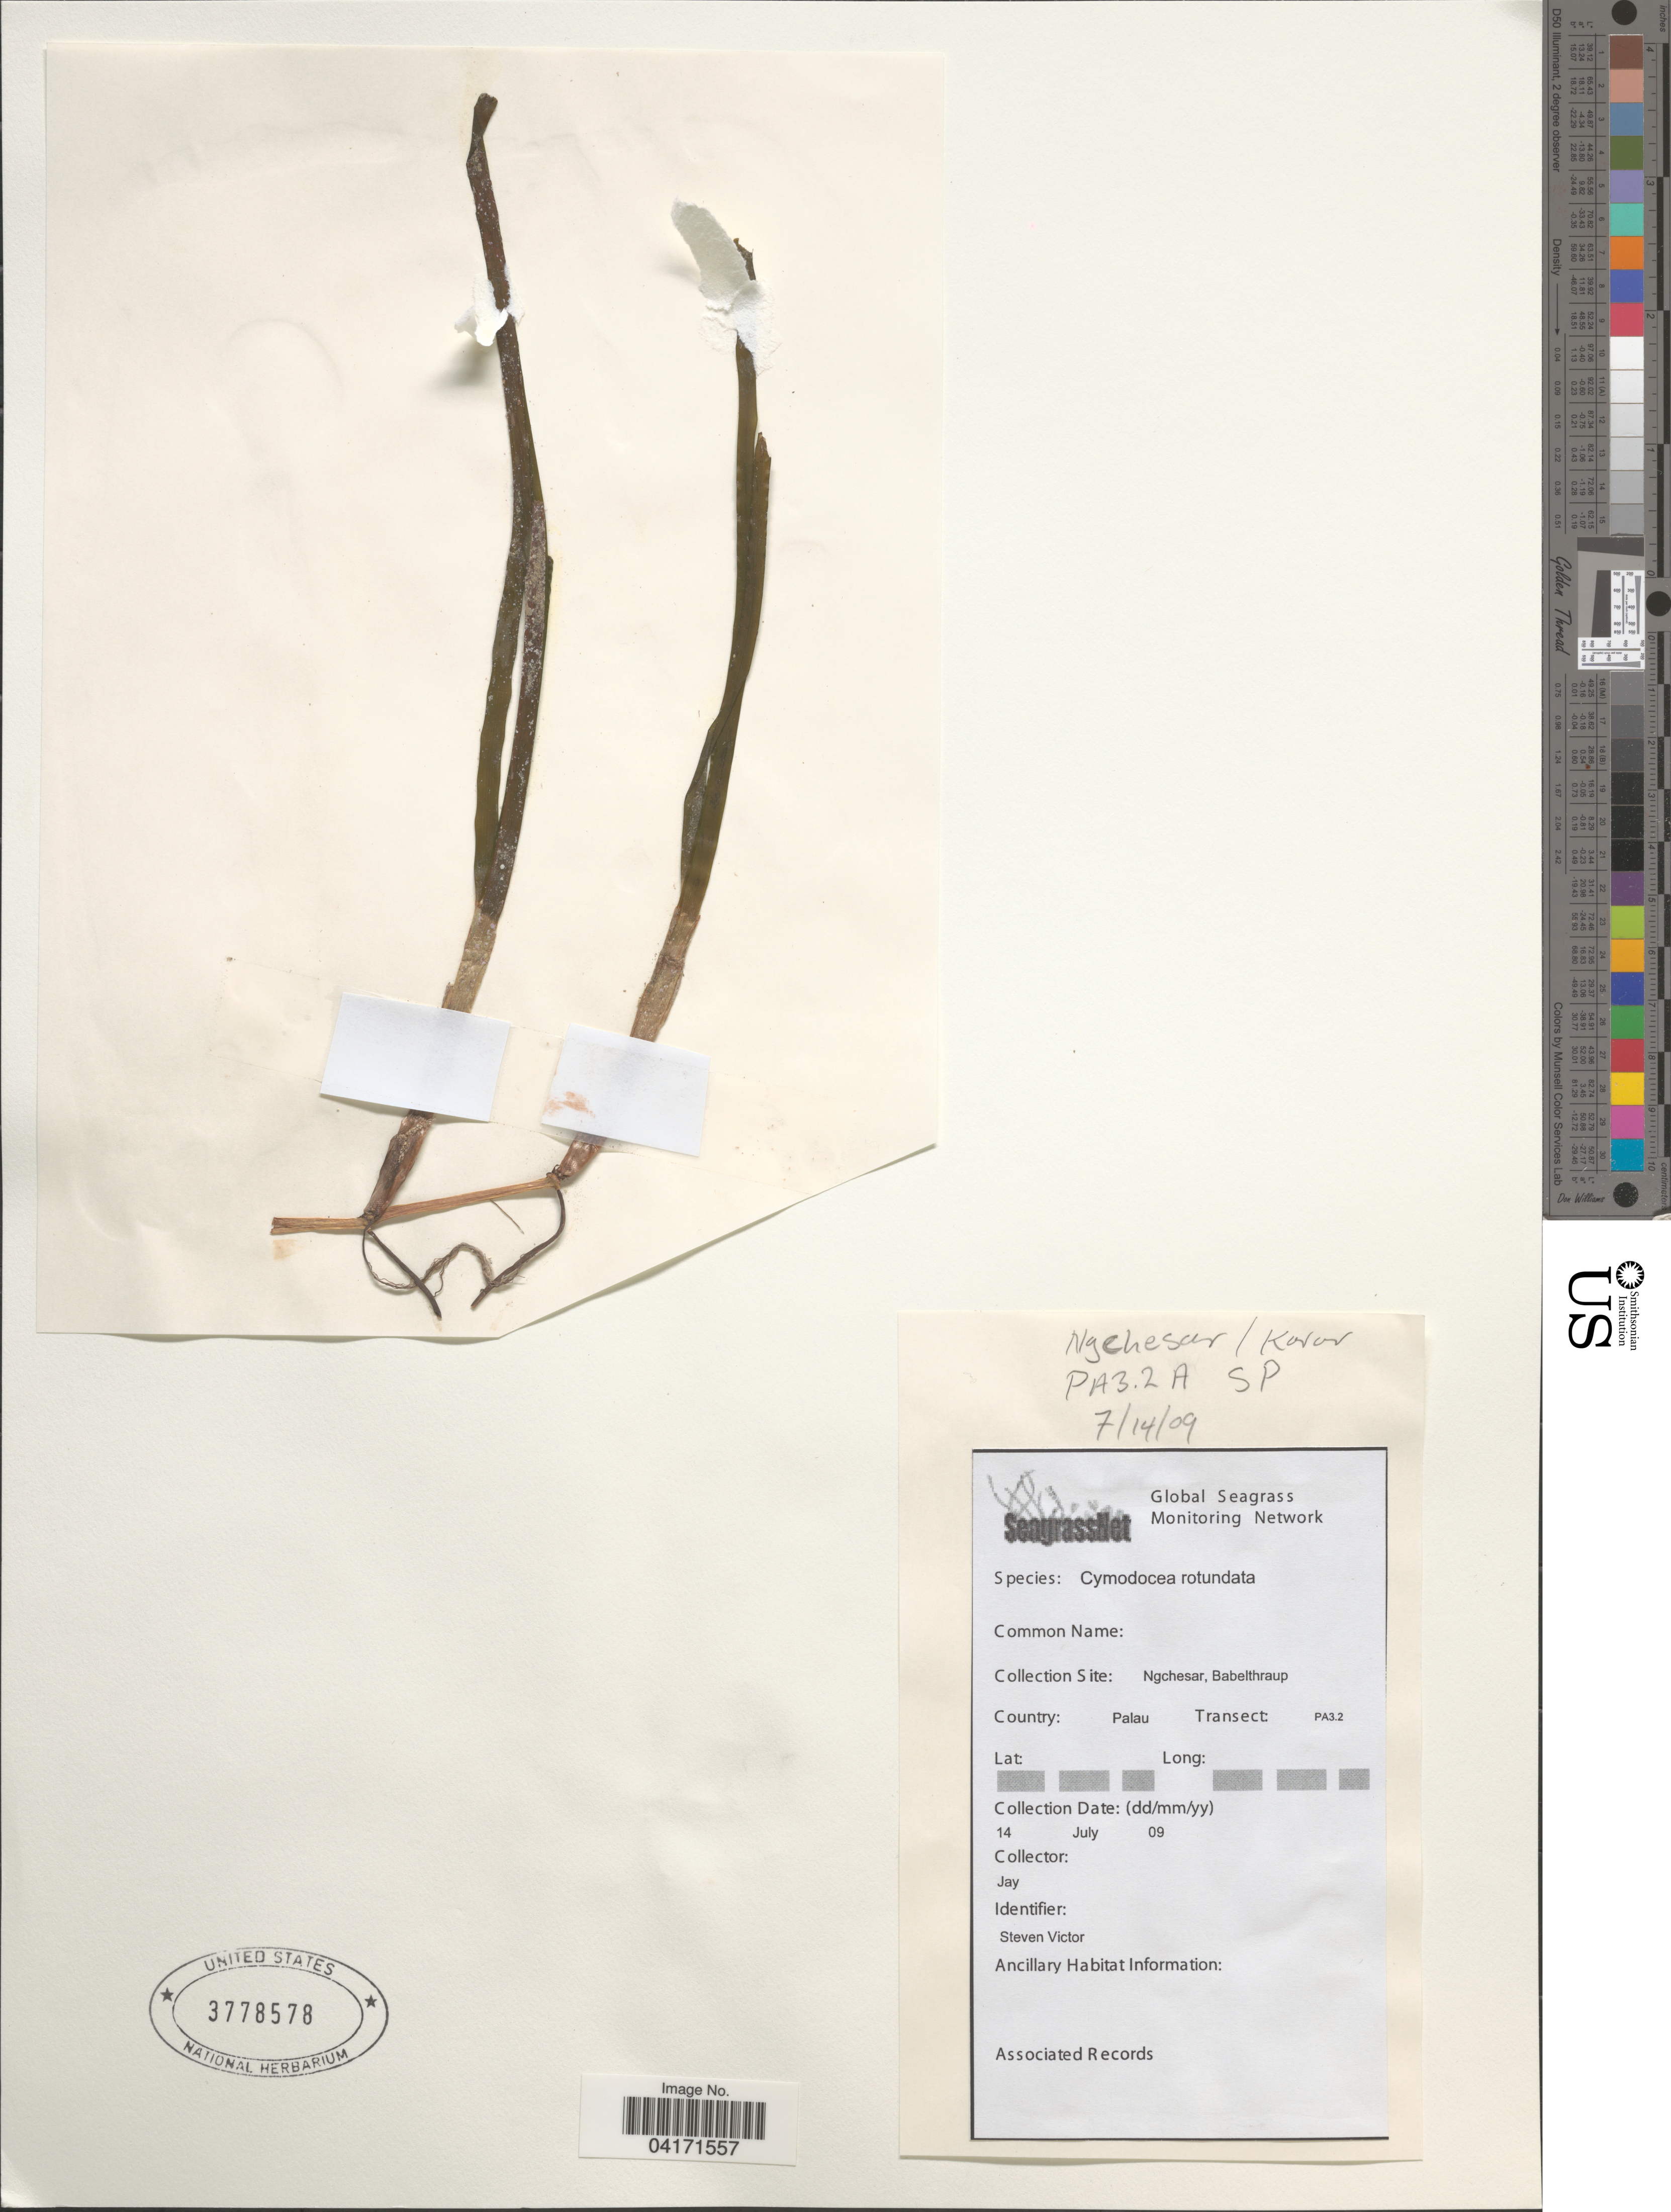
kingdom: Plantae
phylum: Tracheophyta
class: Liliopsida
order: Alismatales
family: Cymodoceaceae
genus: Cymodocea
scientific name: Cymodocea rotundata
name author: Asch. & Schweinf.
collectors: Jay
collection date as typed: Transcribed d/m/y: 14/7/9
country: Palau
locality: Ngchesar/Koror. Babelthraup. Palau. Transect: PA3.2.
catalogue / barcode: US 3778578